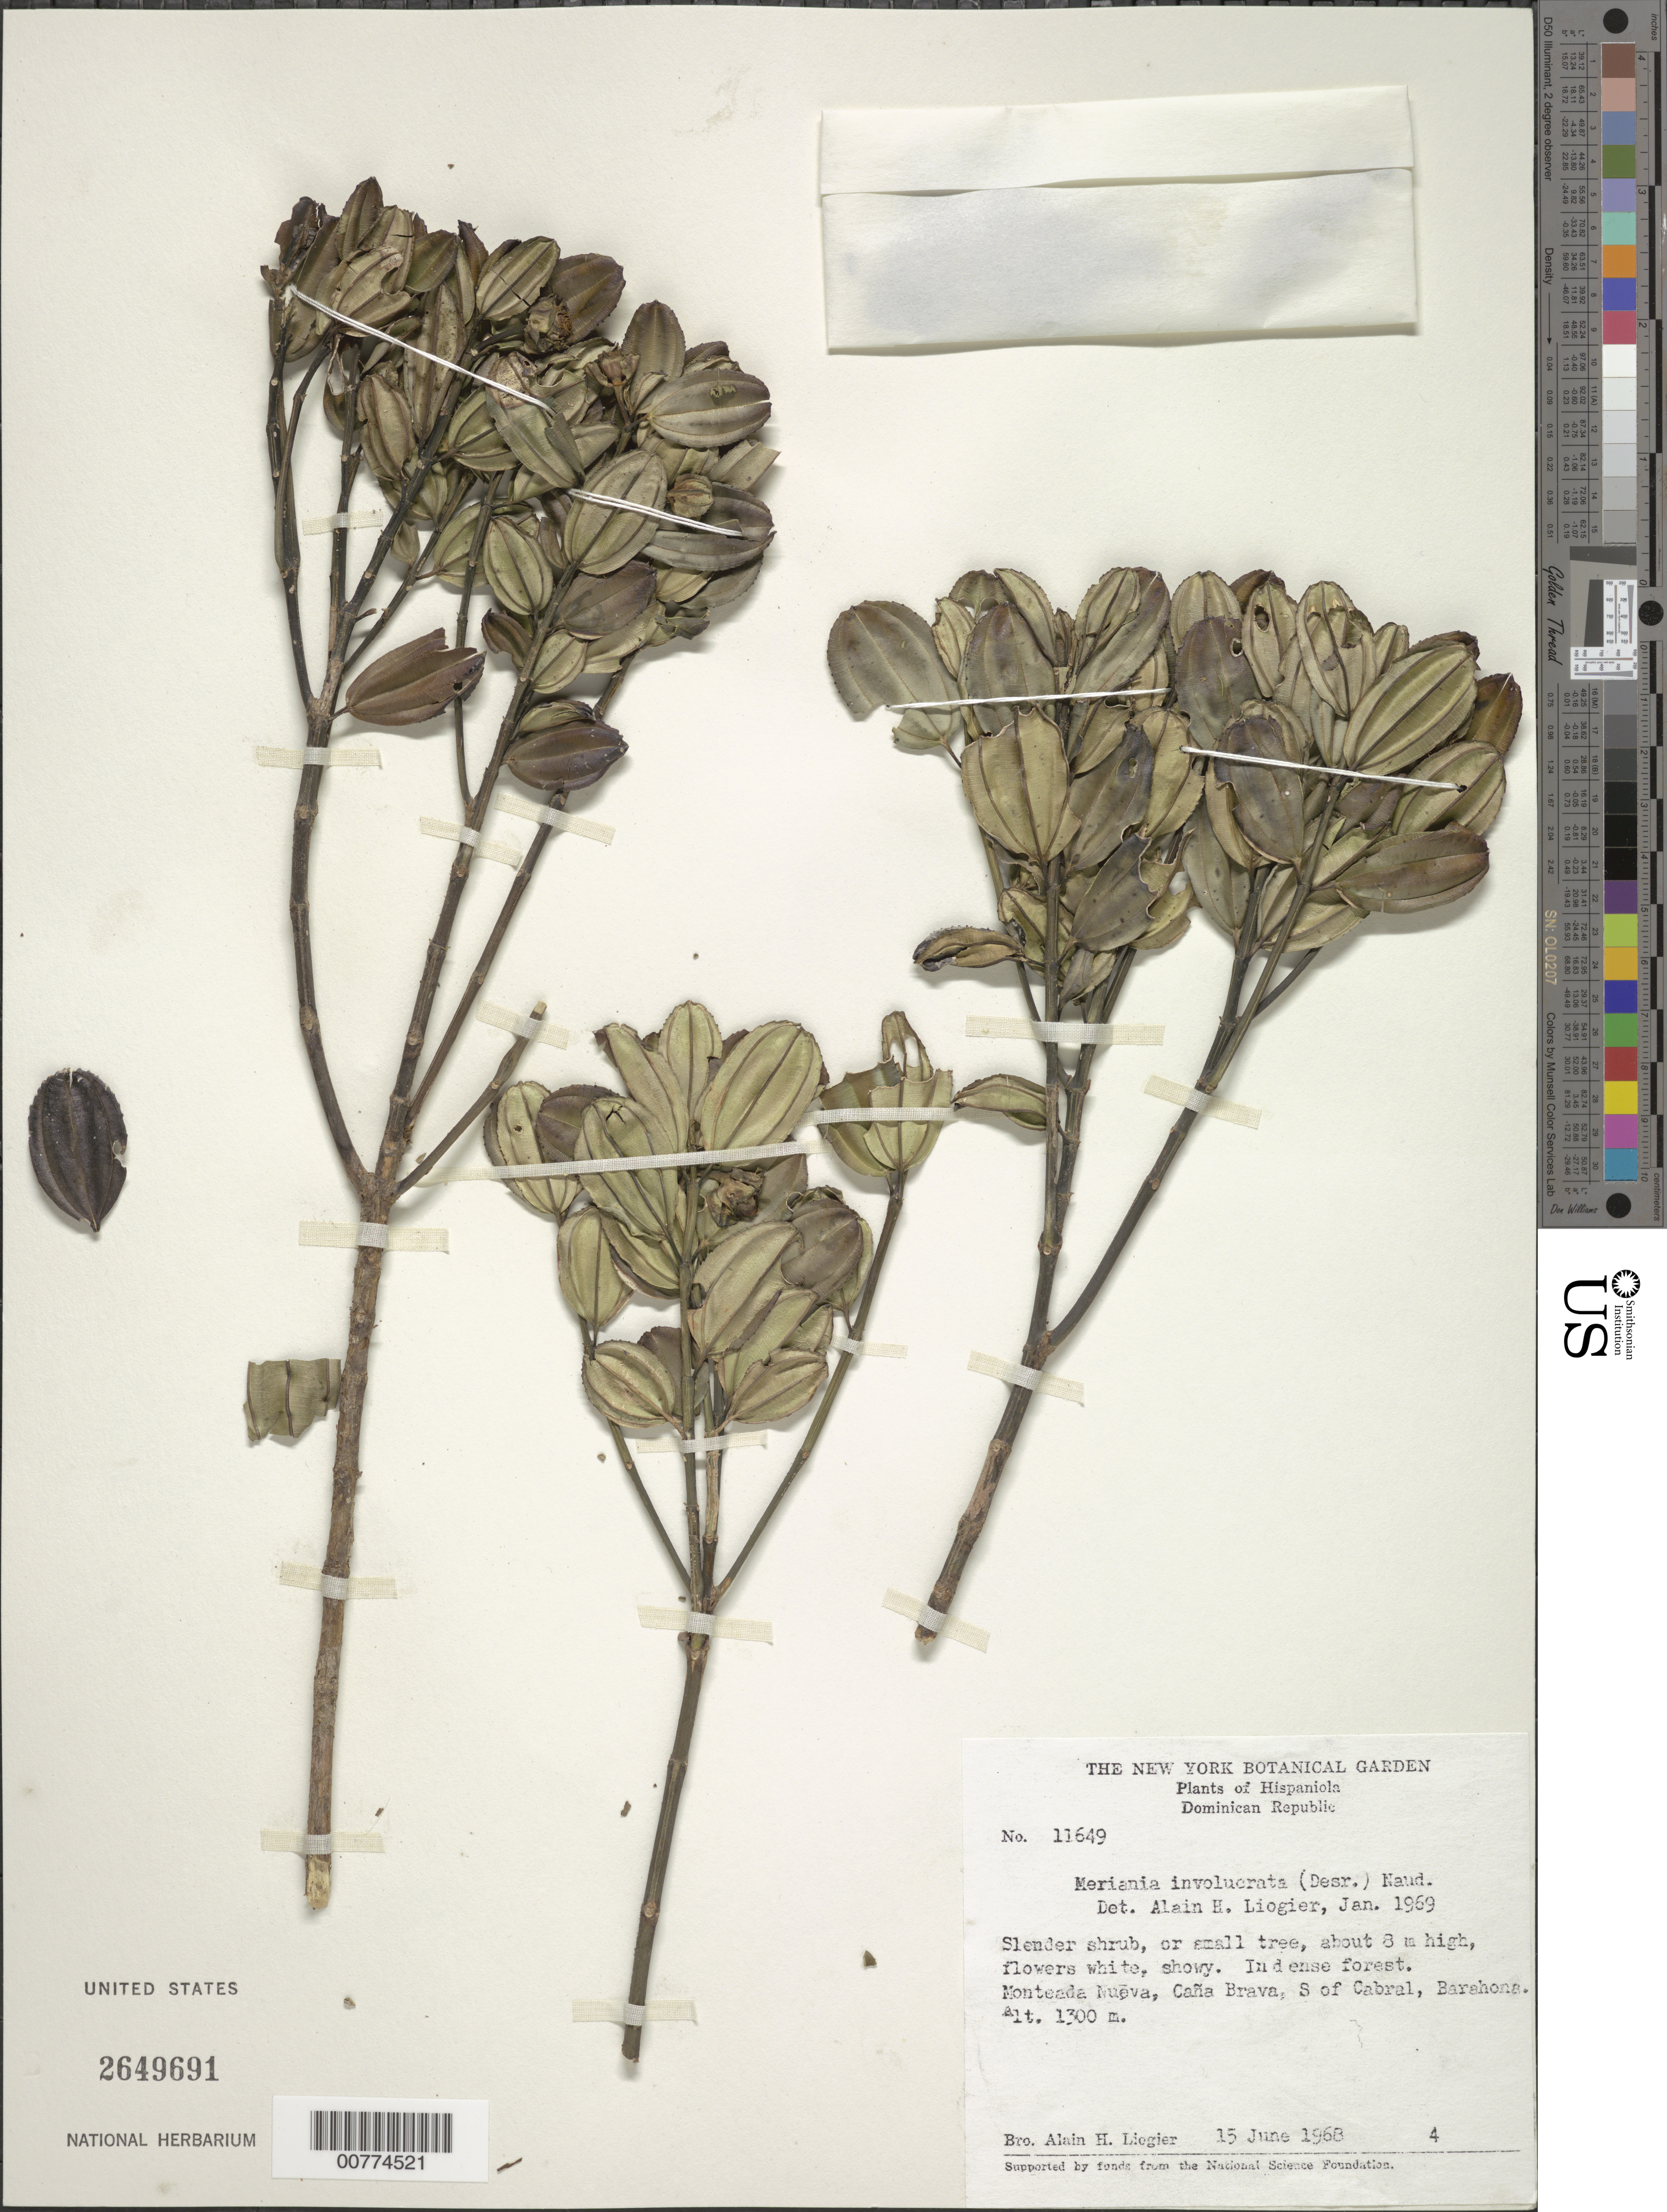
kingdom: Plantae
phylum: Tracheophyta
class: Magnoliopsida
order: Myrtales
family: Melastomataceae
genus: Meriania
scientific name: Meriania involucrata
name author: (Desr.) Naudin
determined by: Liogier, Alain H.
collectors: A. H. Liogier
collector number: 11649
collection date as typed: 15 Jun 1968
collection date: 1968-06-15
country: Dominican Republic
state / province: Barahona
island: Hispaniola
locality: Monteada Nueva, Caña Brava, S of Cabral.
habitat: In dense forest.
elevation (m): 1300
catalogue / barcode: US 2649691